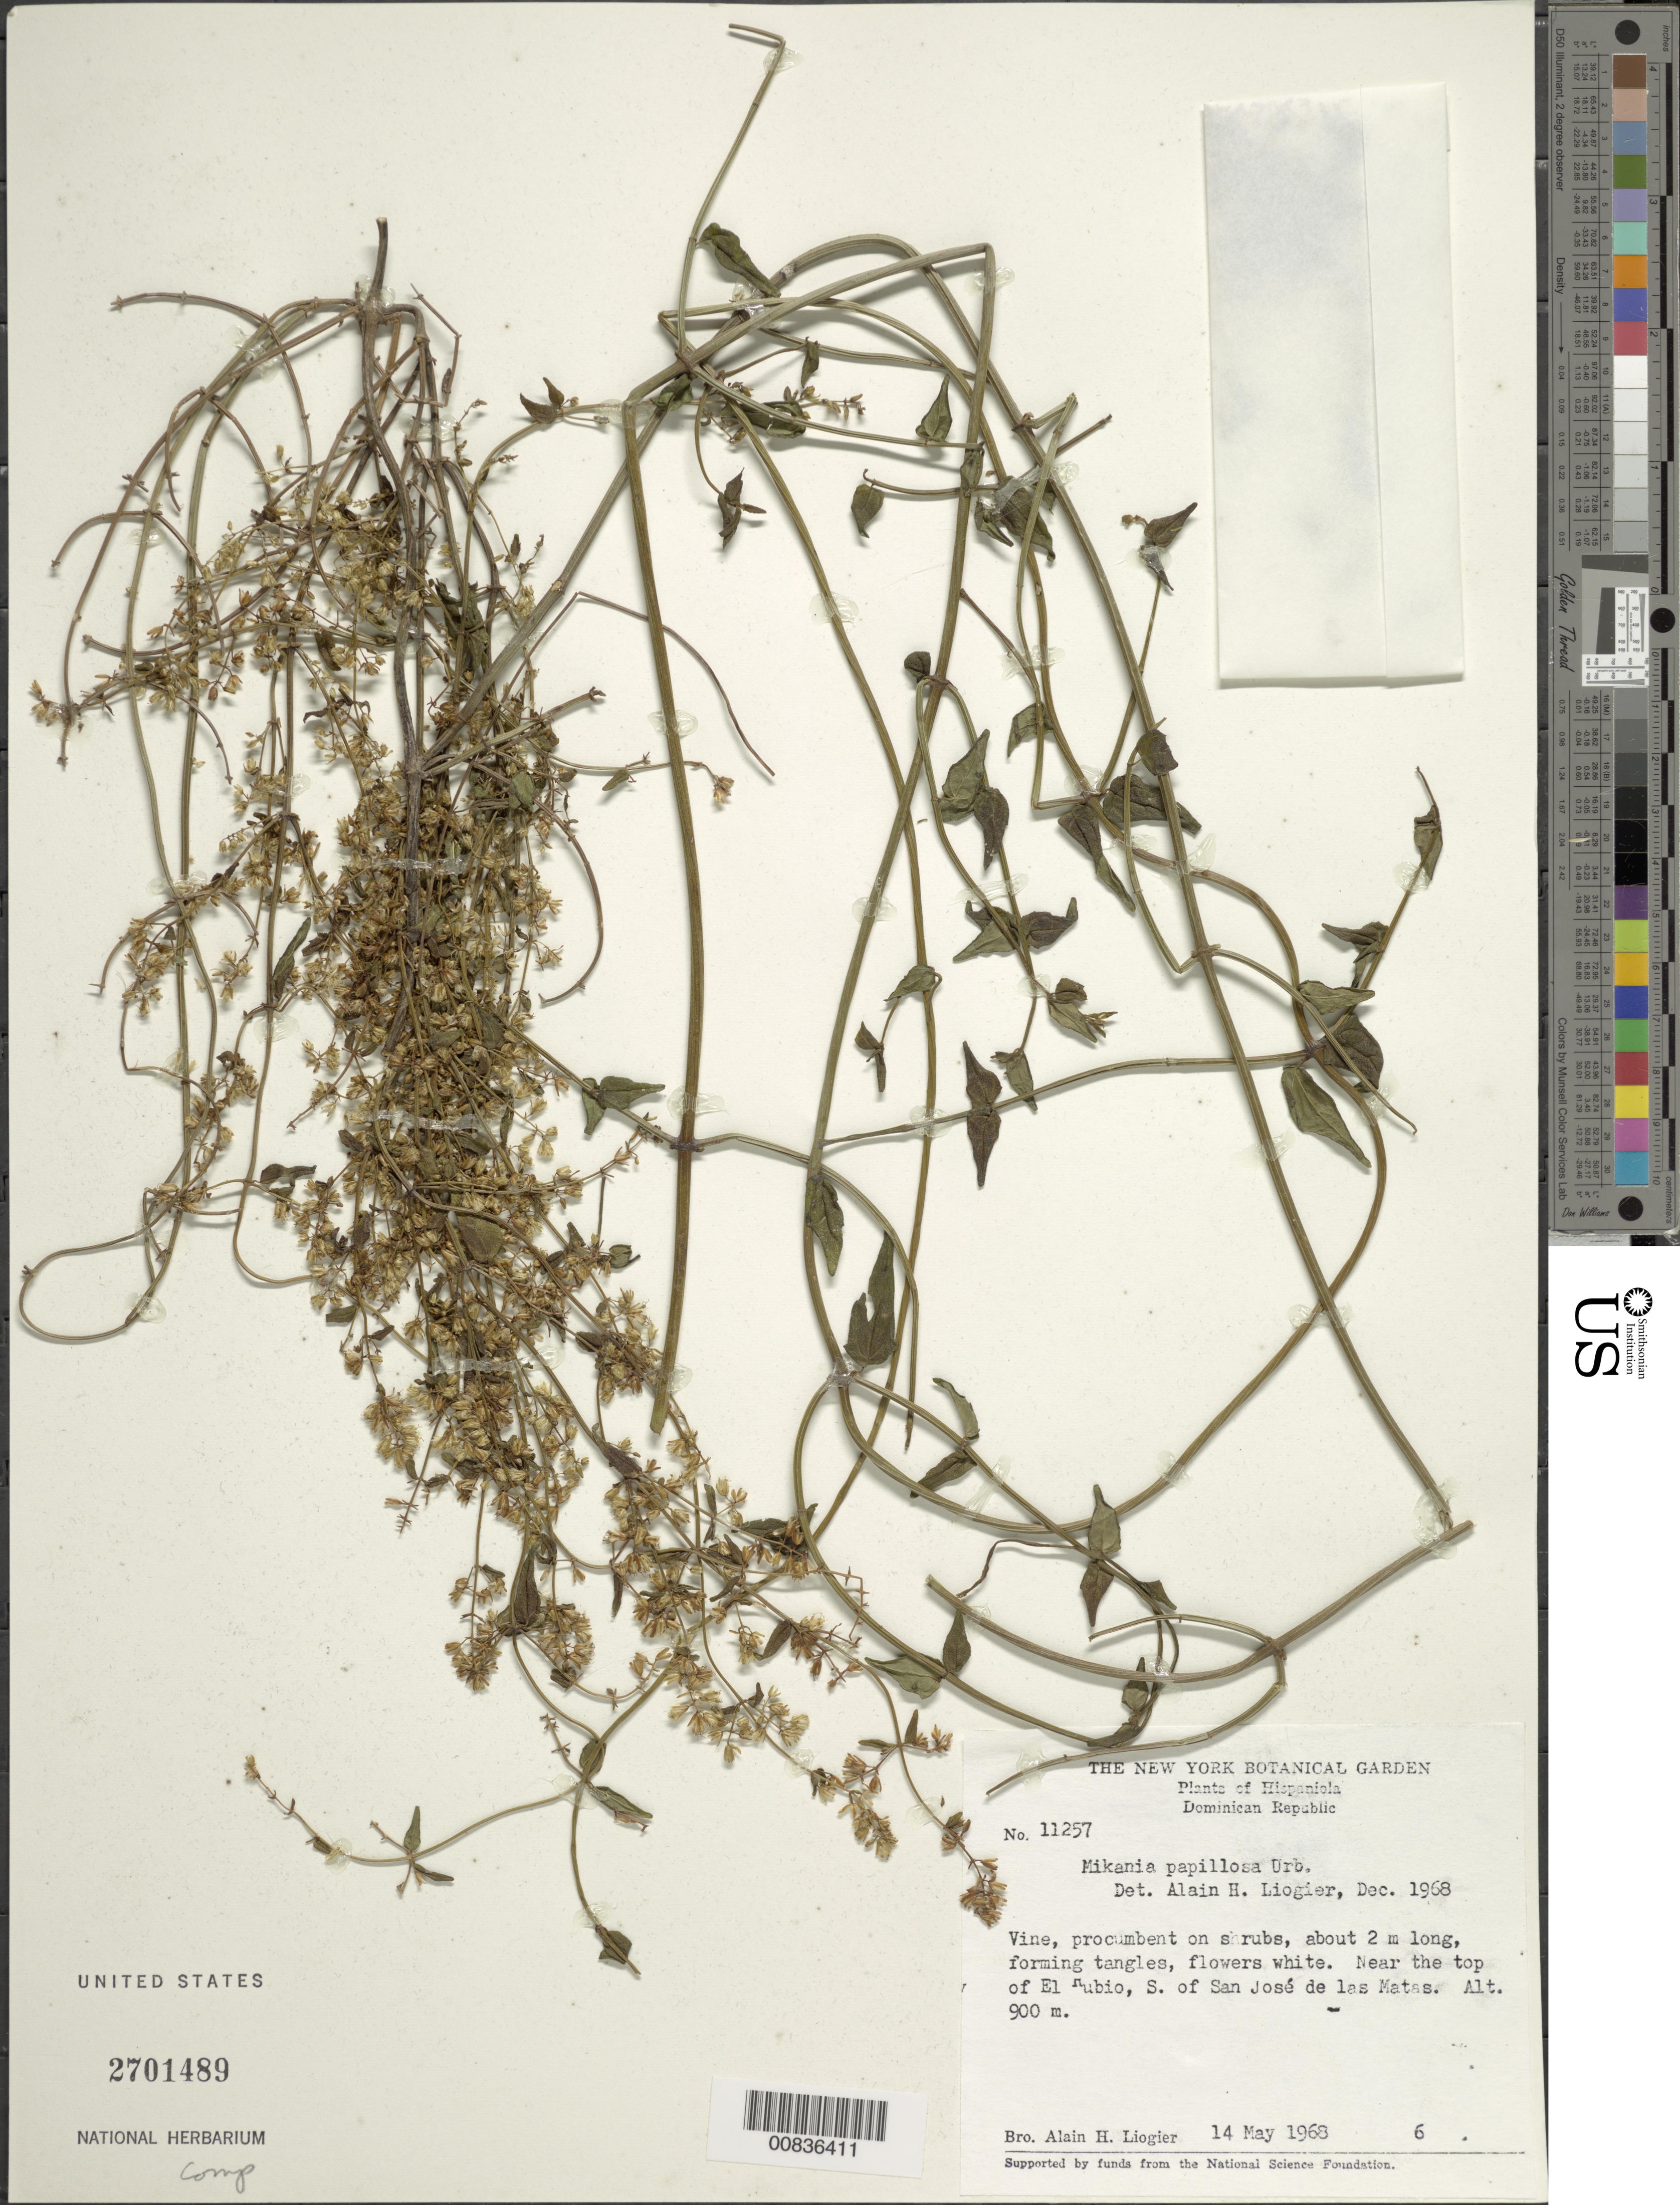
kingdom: Plantae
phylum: Tracheophyta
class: Magnoliopsida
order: Asterales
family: Asteraceae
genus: Mikania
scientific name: Mikania papillosa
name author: Klatt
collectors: A. H. Liogier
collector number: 11257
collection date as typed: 14 May 1968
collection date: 1968-05-14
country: Dominican Republic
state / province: Santiago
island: Hispaniola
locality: Near the top of El Rubio, S. of San José de las Matas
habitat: On shrubs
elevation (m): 900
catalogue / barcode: US 2701489